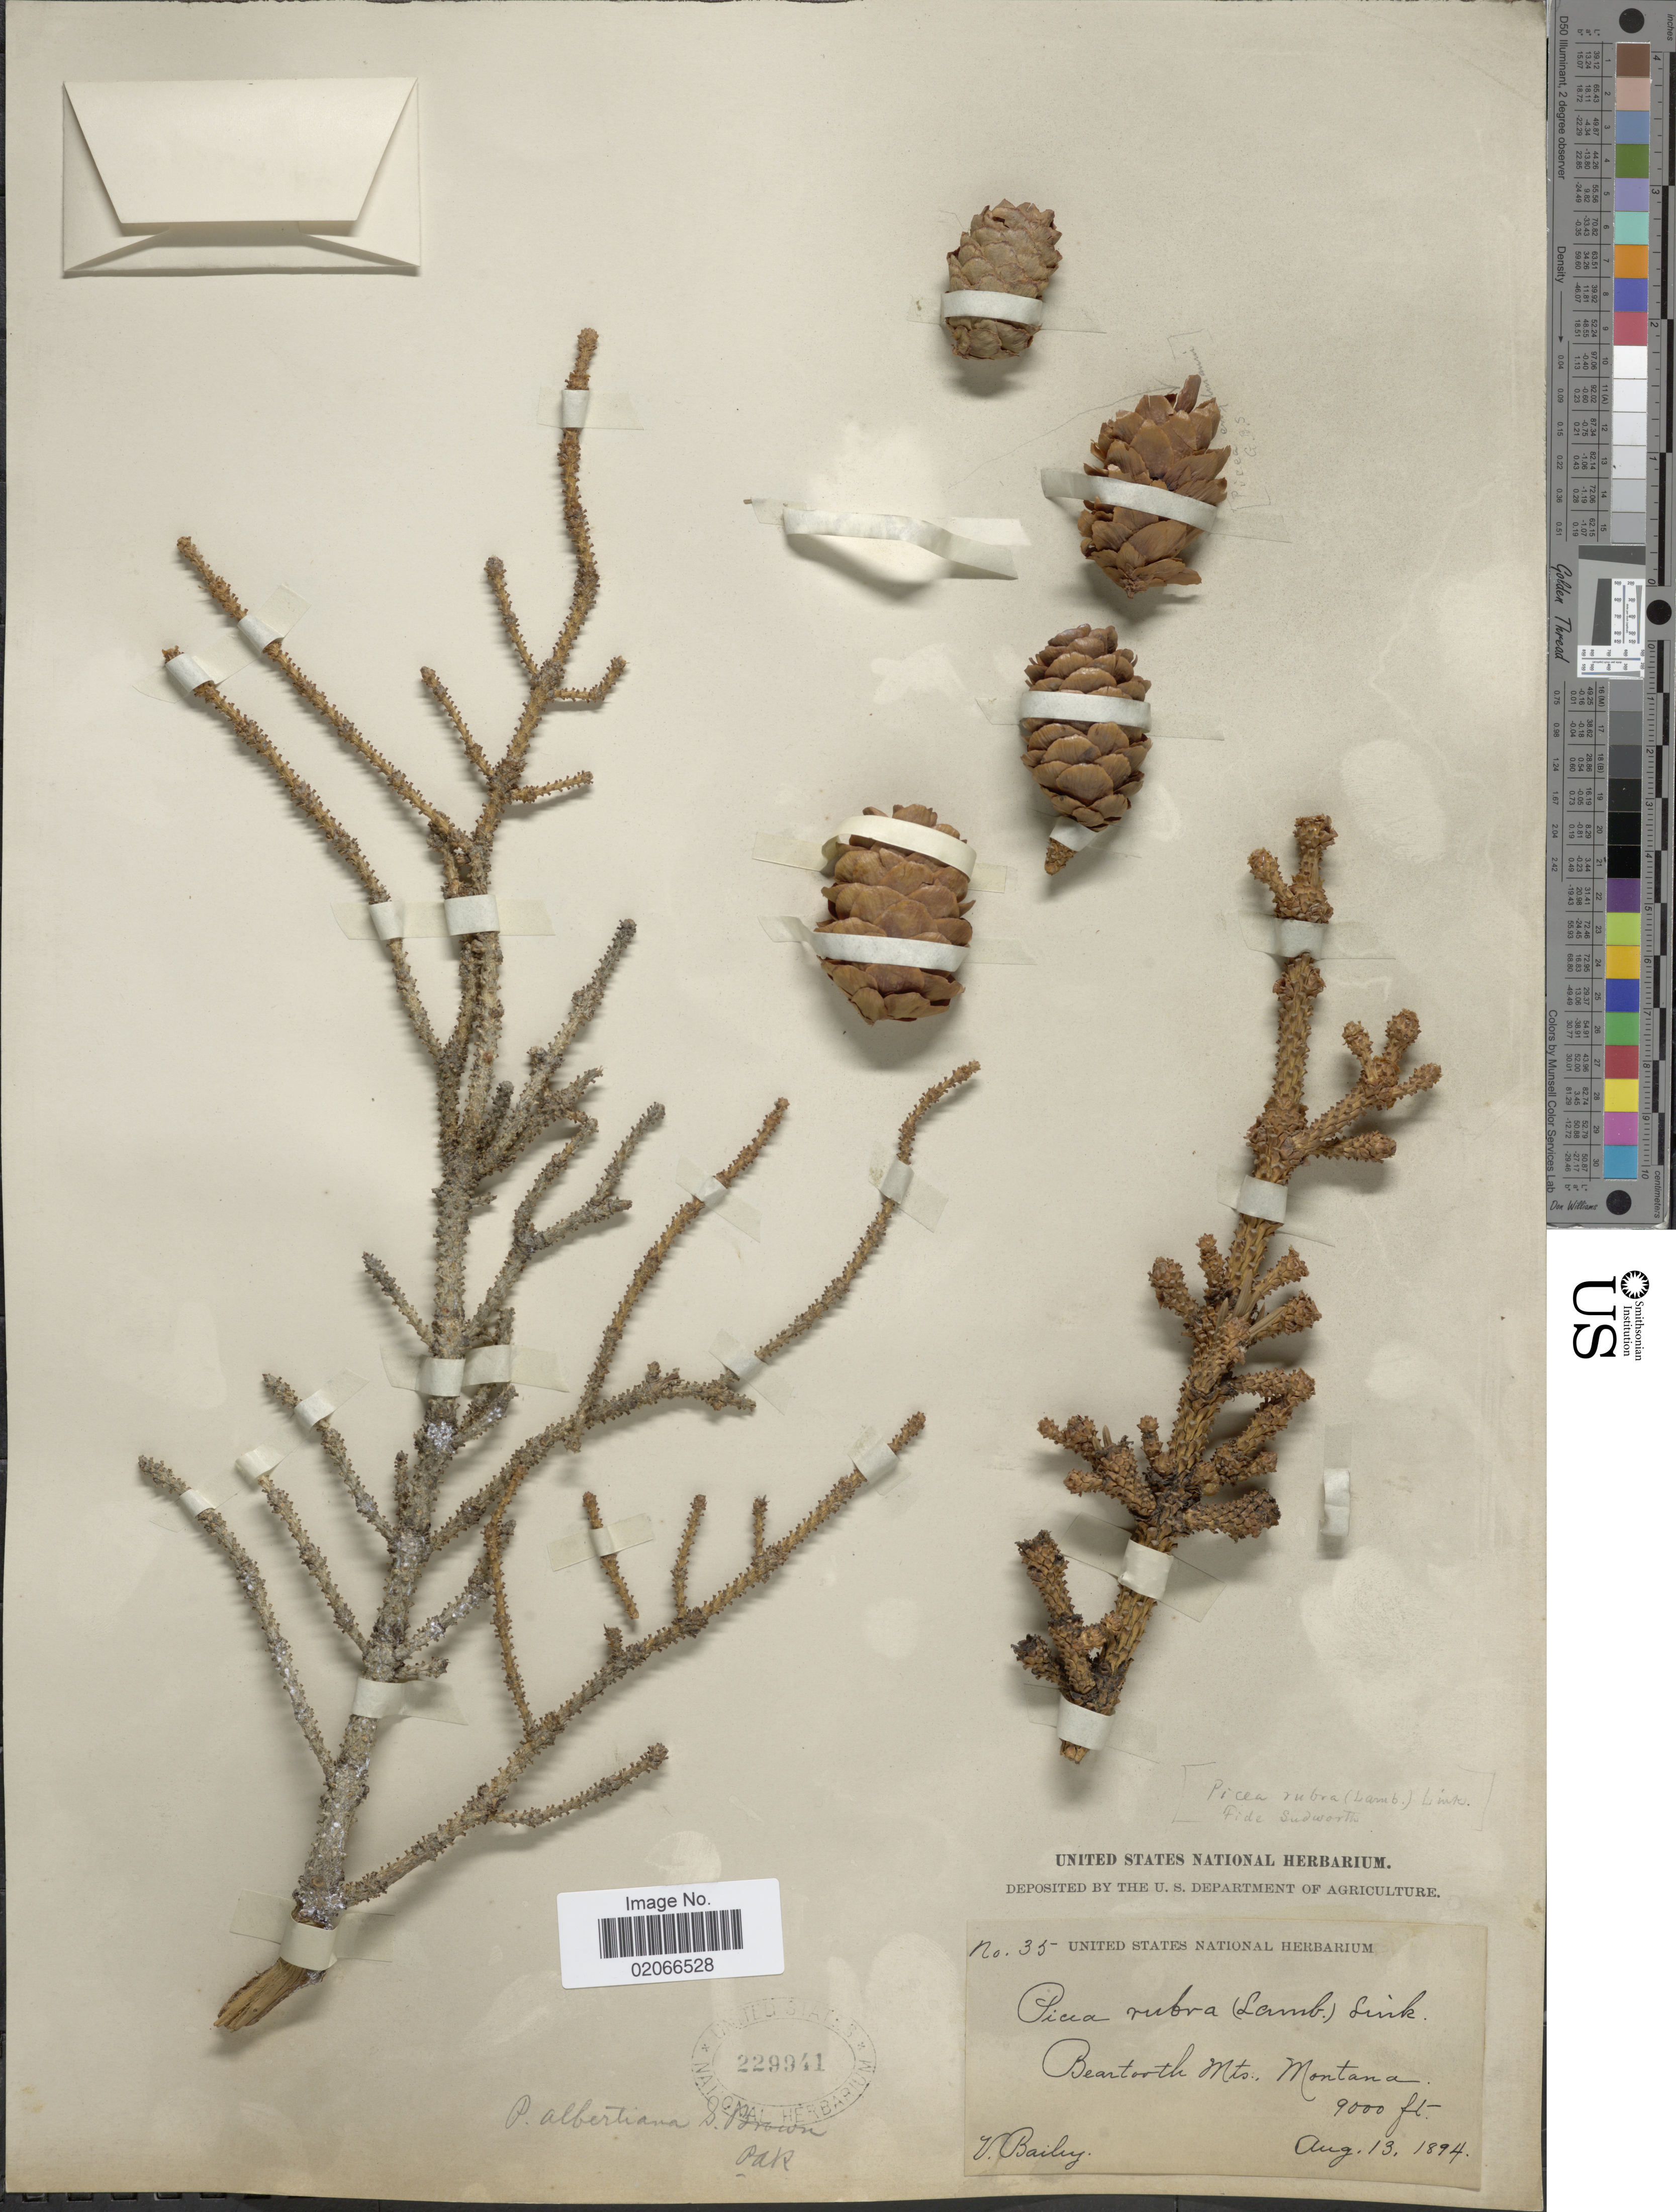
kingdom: Plantae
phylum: Tracheophyta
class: Pinopsida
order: Pinales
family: Pinaceae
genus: Picea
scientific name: Picea glauca var. albertiana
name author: (S. Br.) Sarg.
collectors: V. O. Bailey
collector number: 35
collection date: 1894-08-13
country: United States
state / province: Montana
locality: Beartooth Mts.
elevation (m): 2743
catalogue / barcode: US 229941